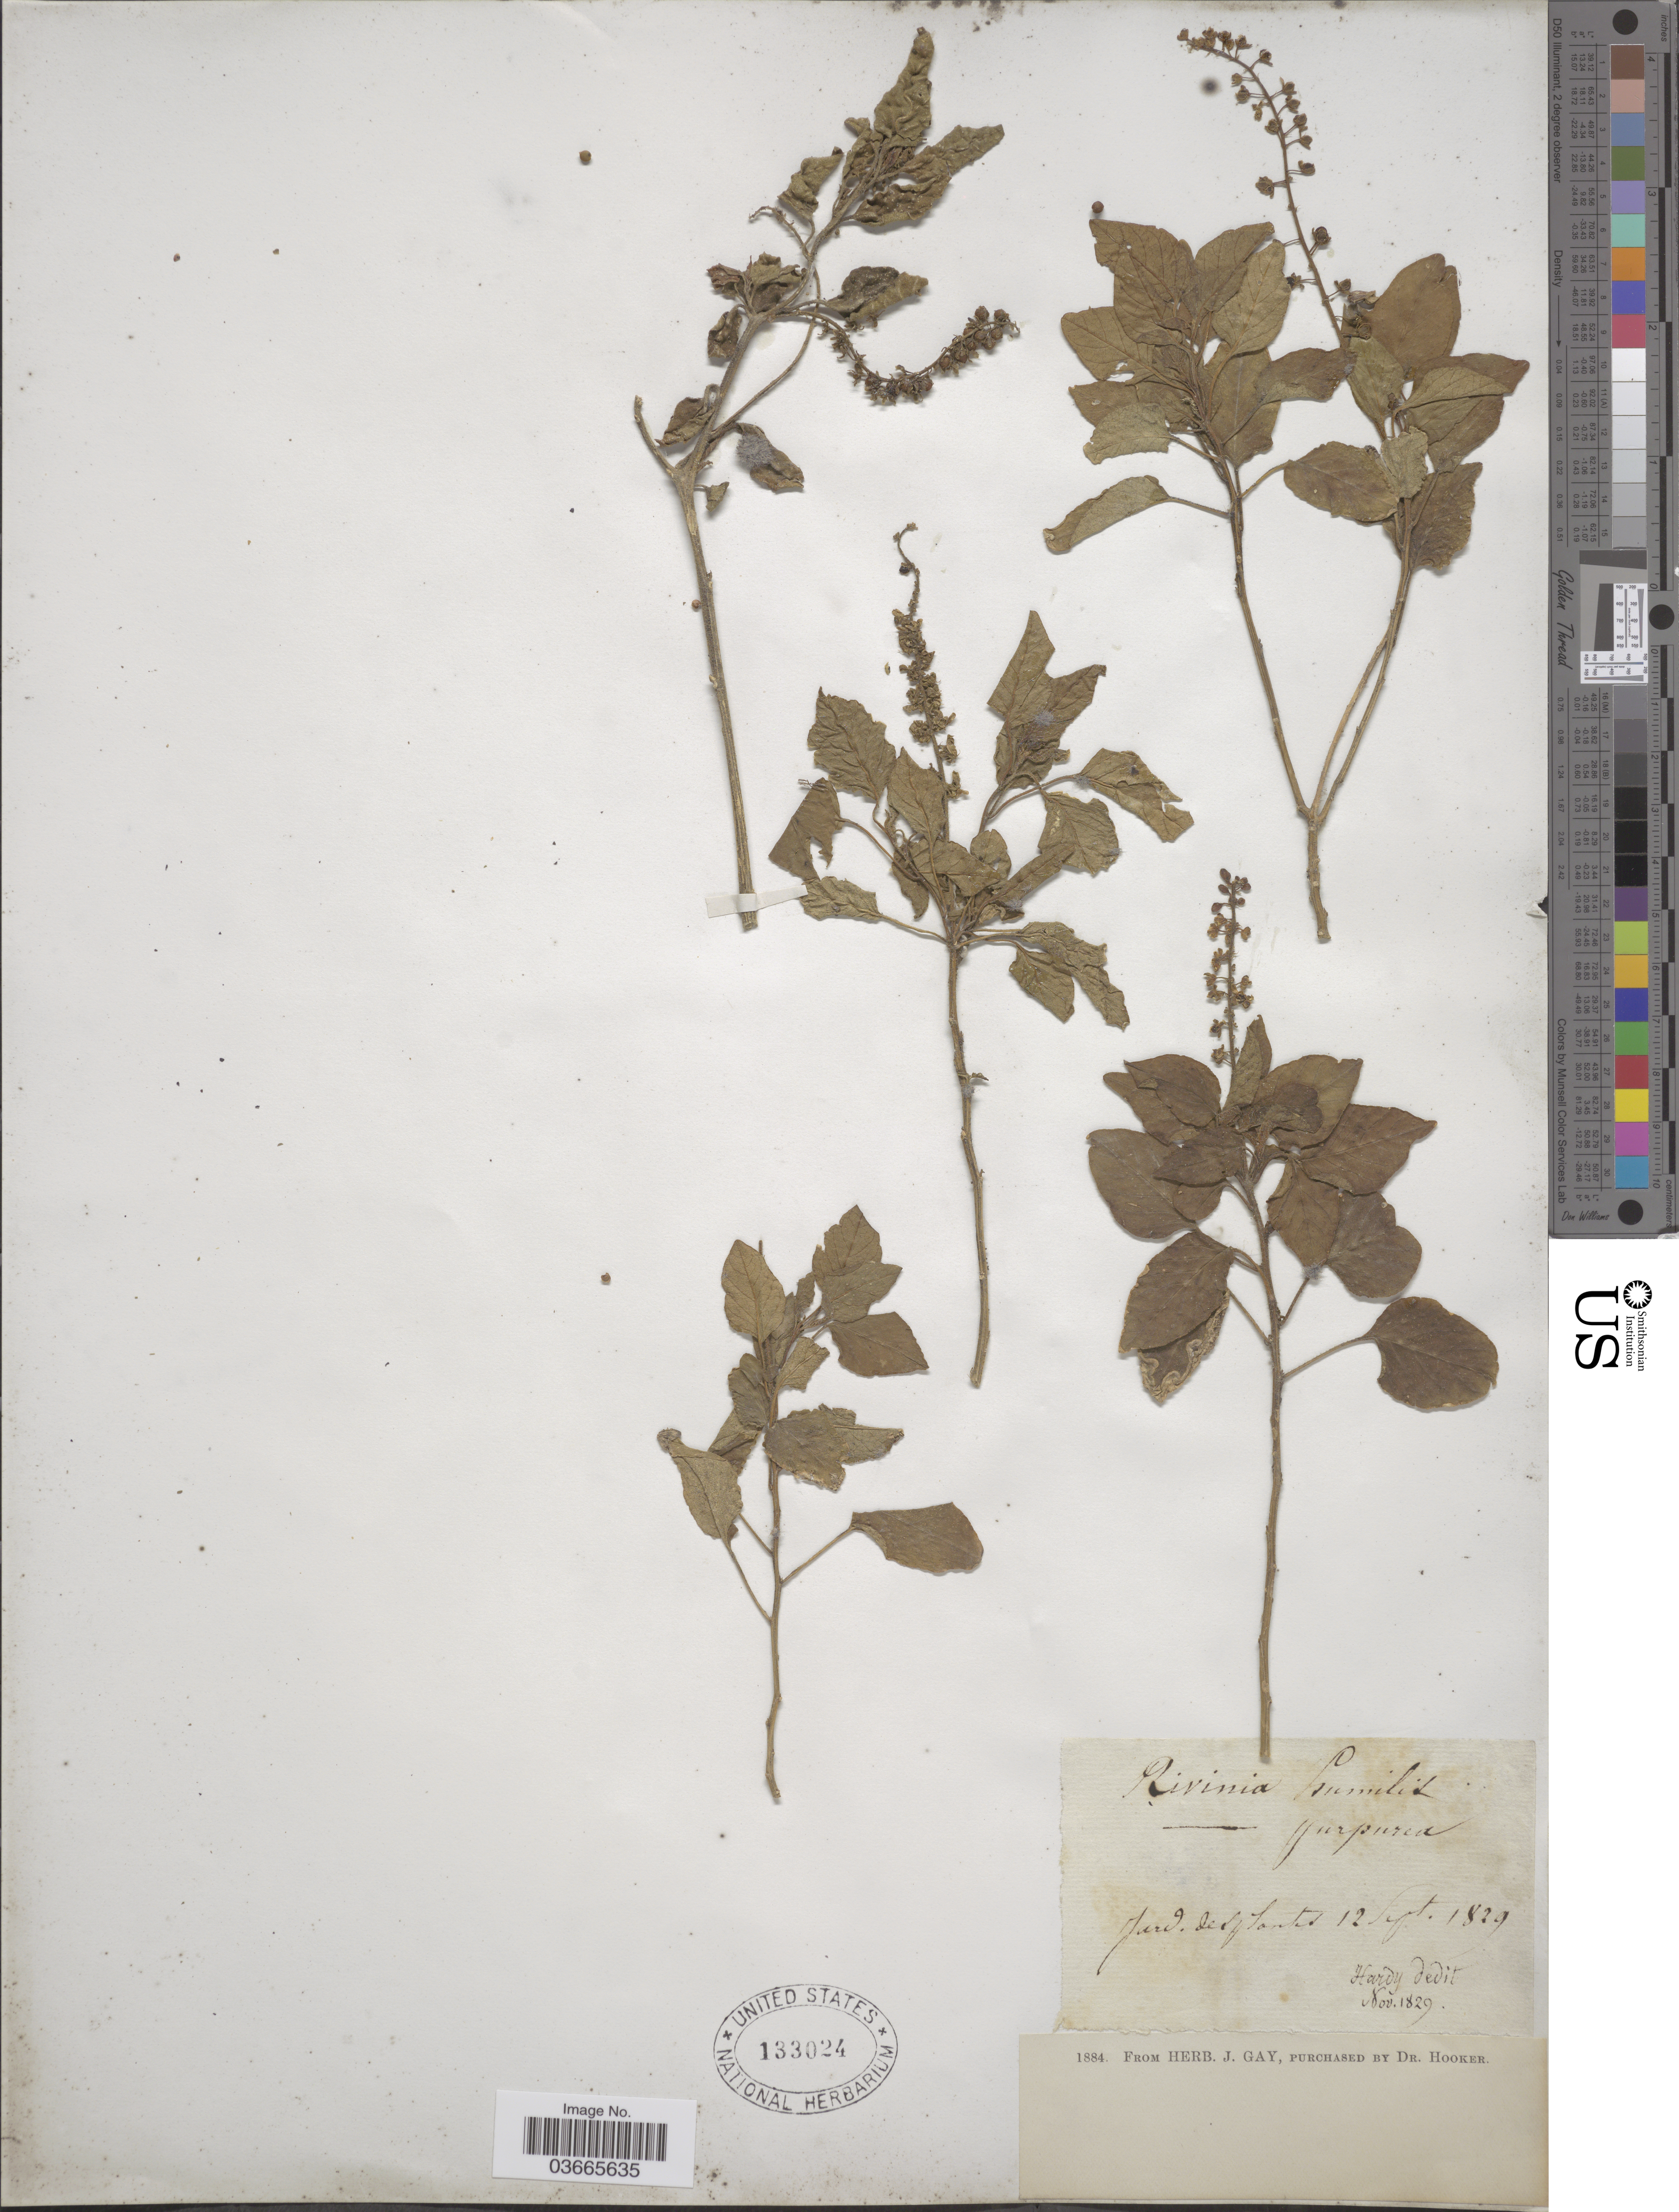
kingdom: Plantae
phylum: Tracheophyta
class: Magnoliopsida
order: Caryophyllales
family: Phytolaccaceae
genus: Rivina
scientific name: Rivina sp.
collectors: -. Hardy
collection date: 1829-09-12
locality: Jard. de la Sontes. [interpreted]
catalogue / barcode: US 133024